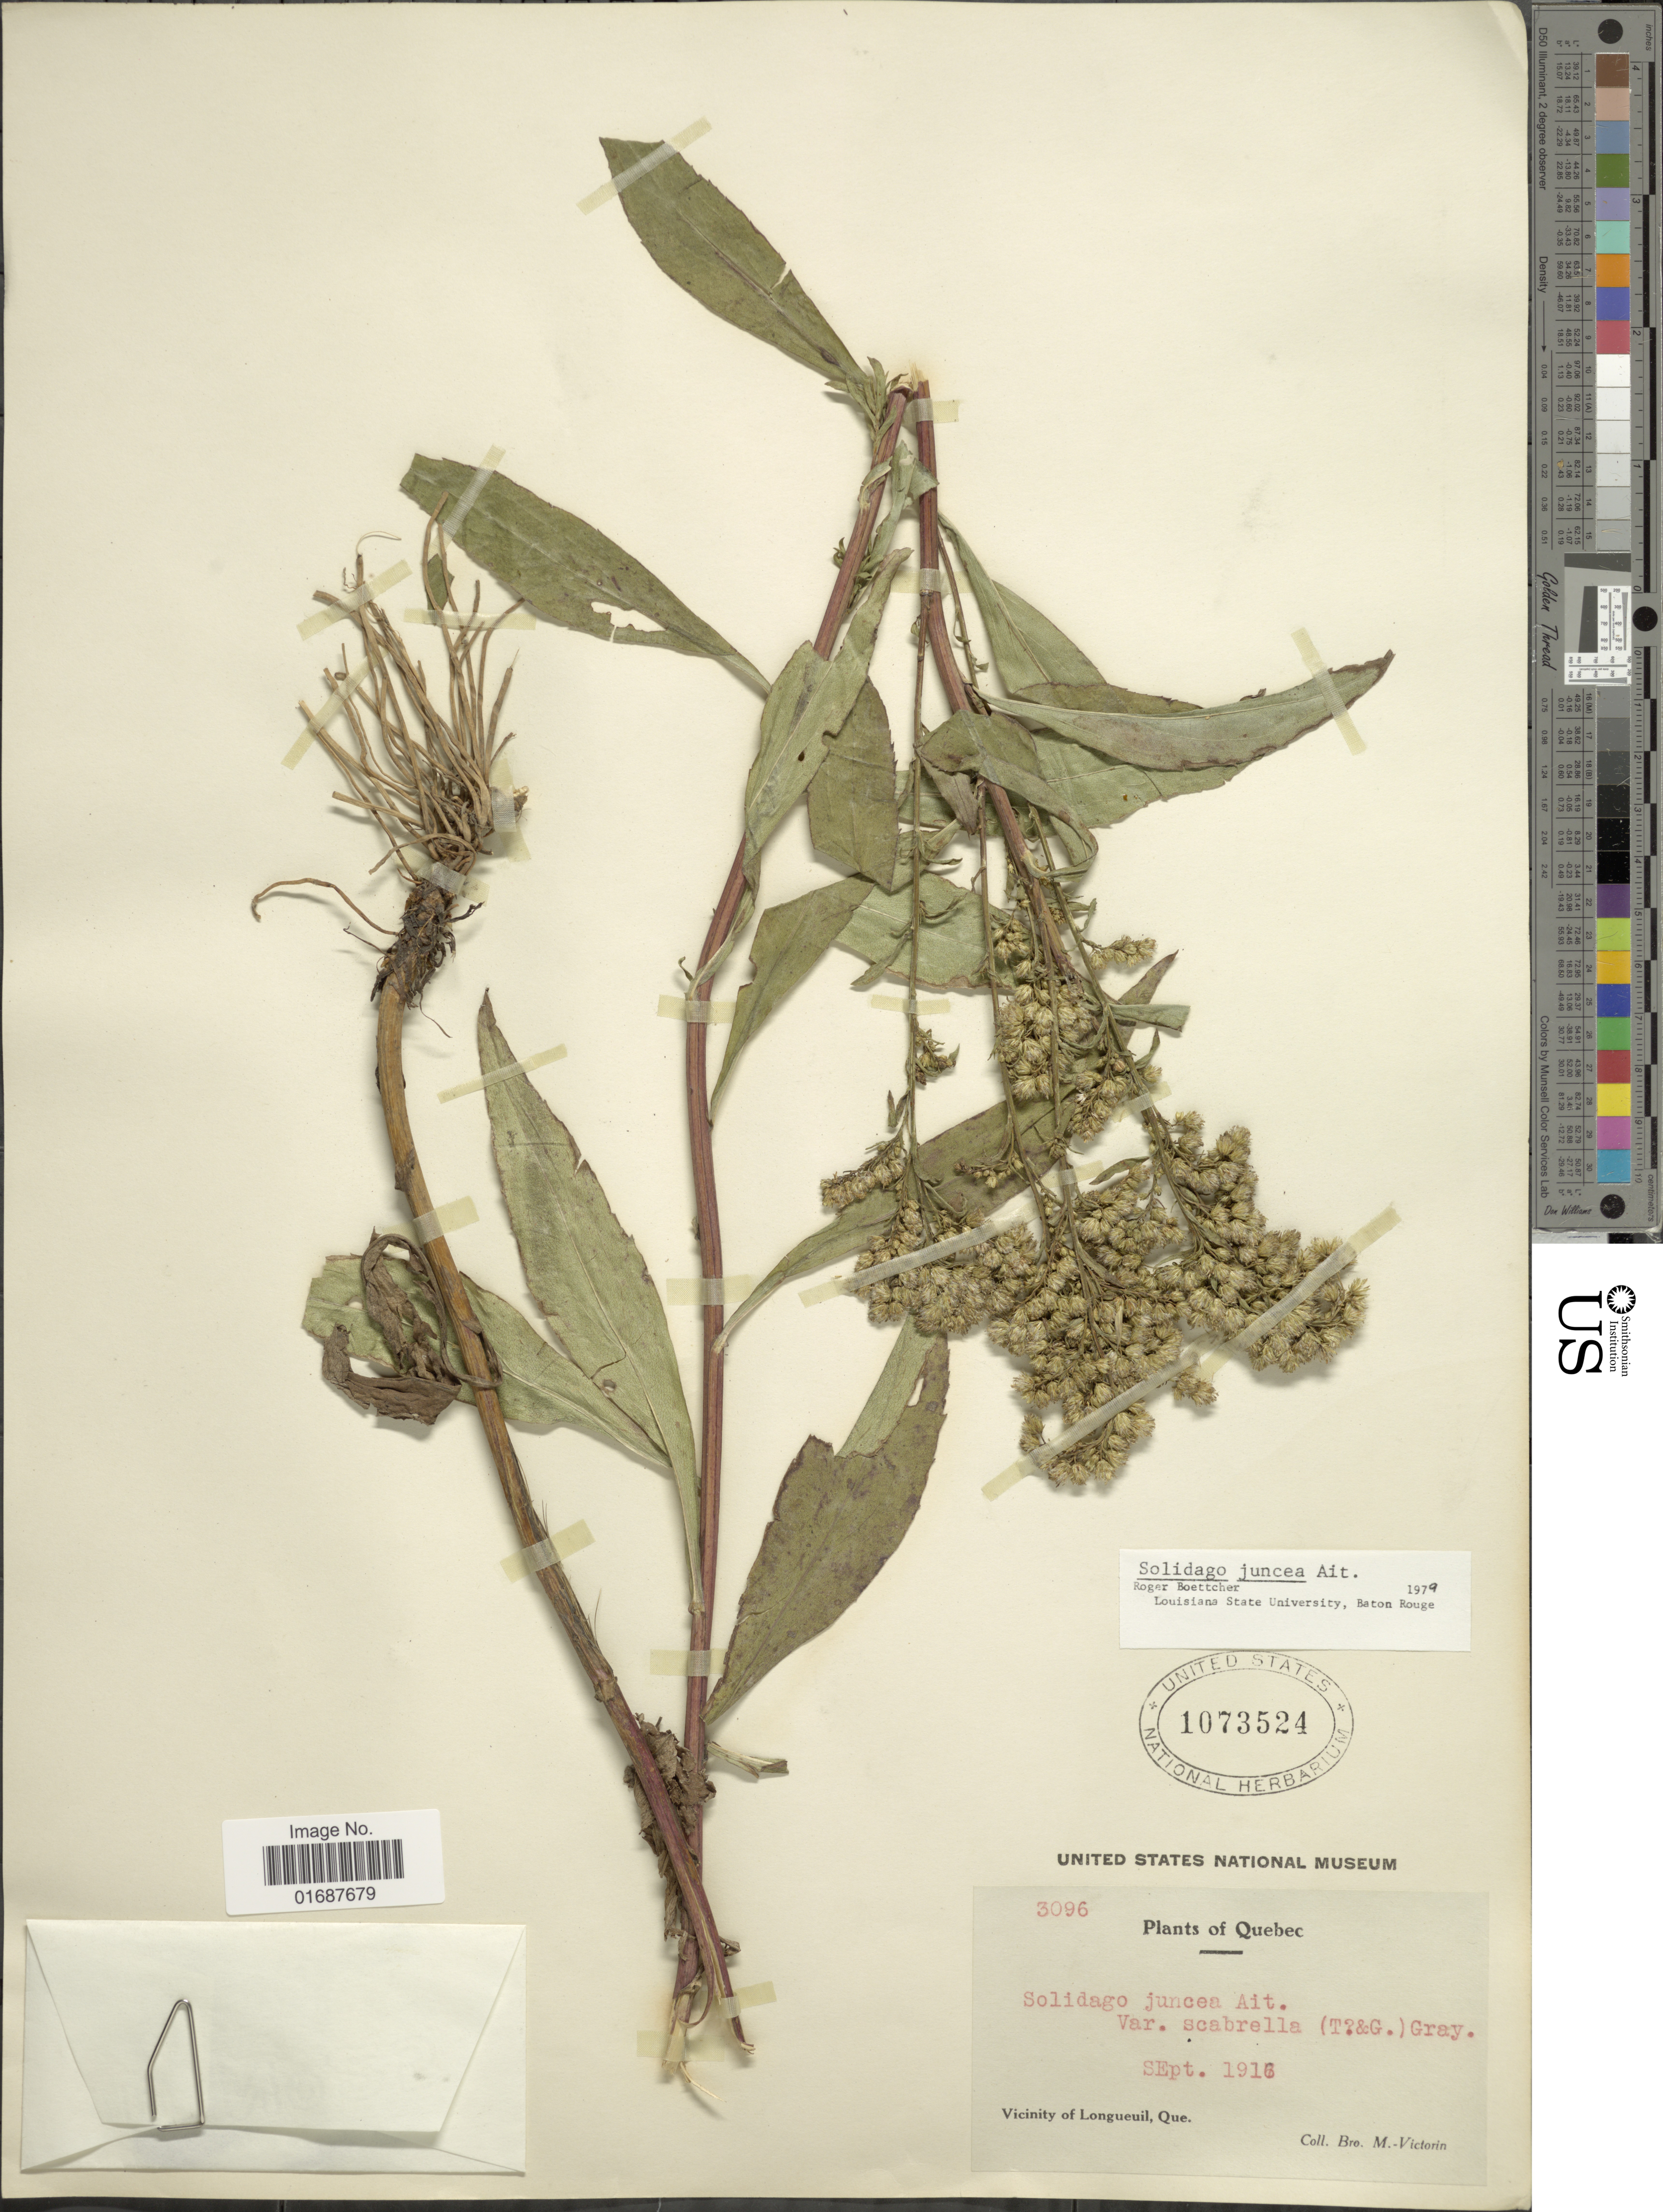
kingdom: Plantae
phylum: Tracheophyta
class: Magnoliopsida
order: Asterales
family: Asteraceae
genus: Solidago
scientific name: Solidago juncea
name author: Aiton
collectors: Fr. Marie-Victorin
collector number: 3096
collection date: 1916-09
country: Canada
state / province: Quebec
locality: Vicinity of Longueuil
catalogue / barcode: US 1073524